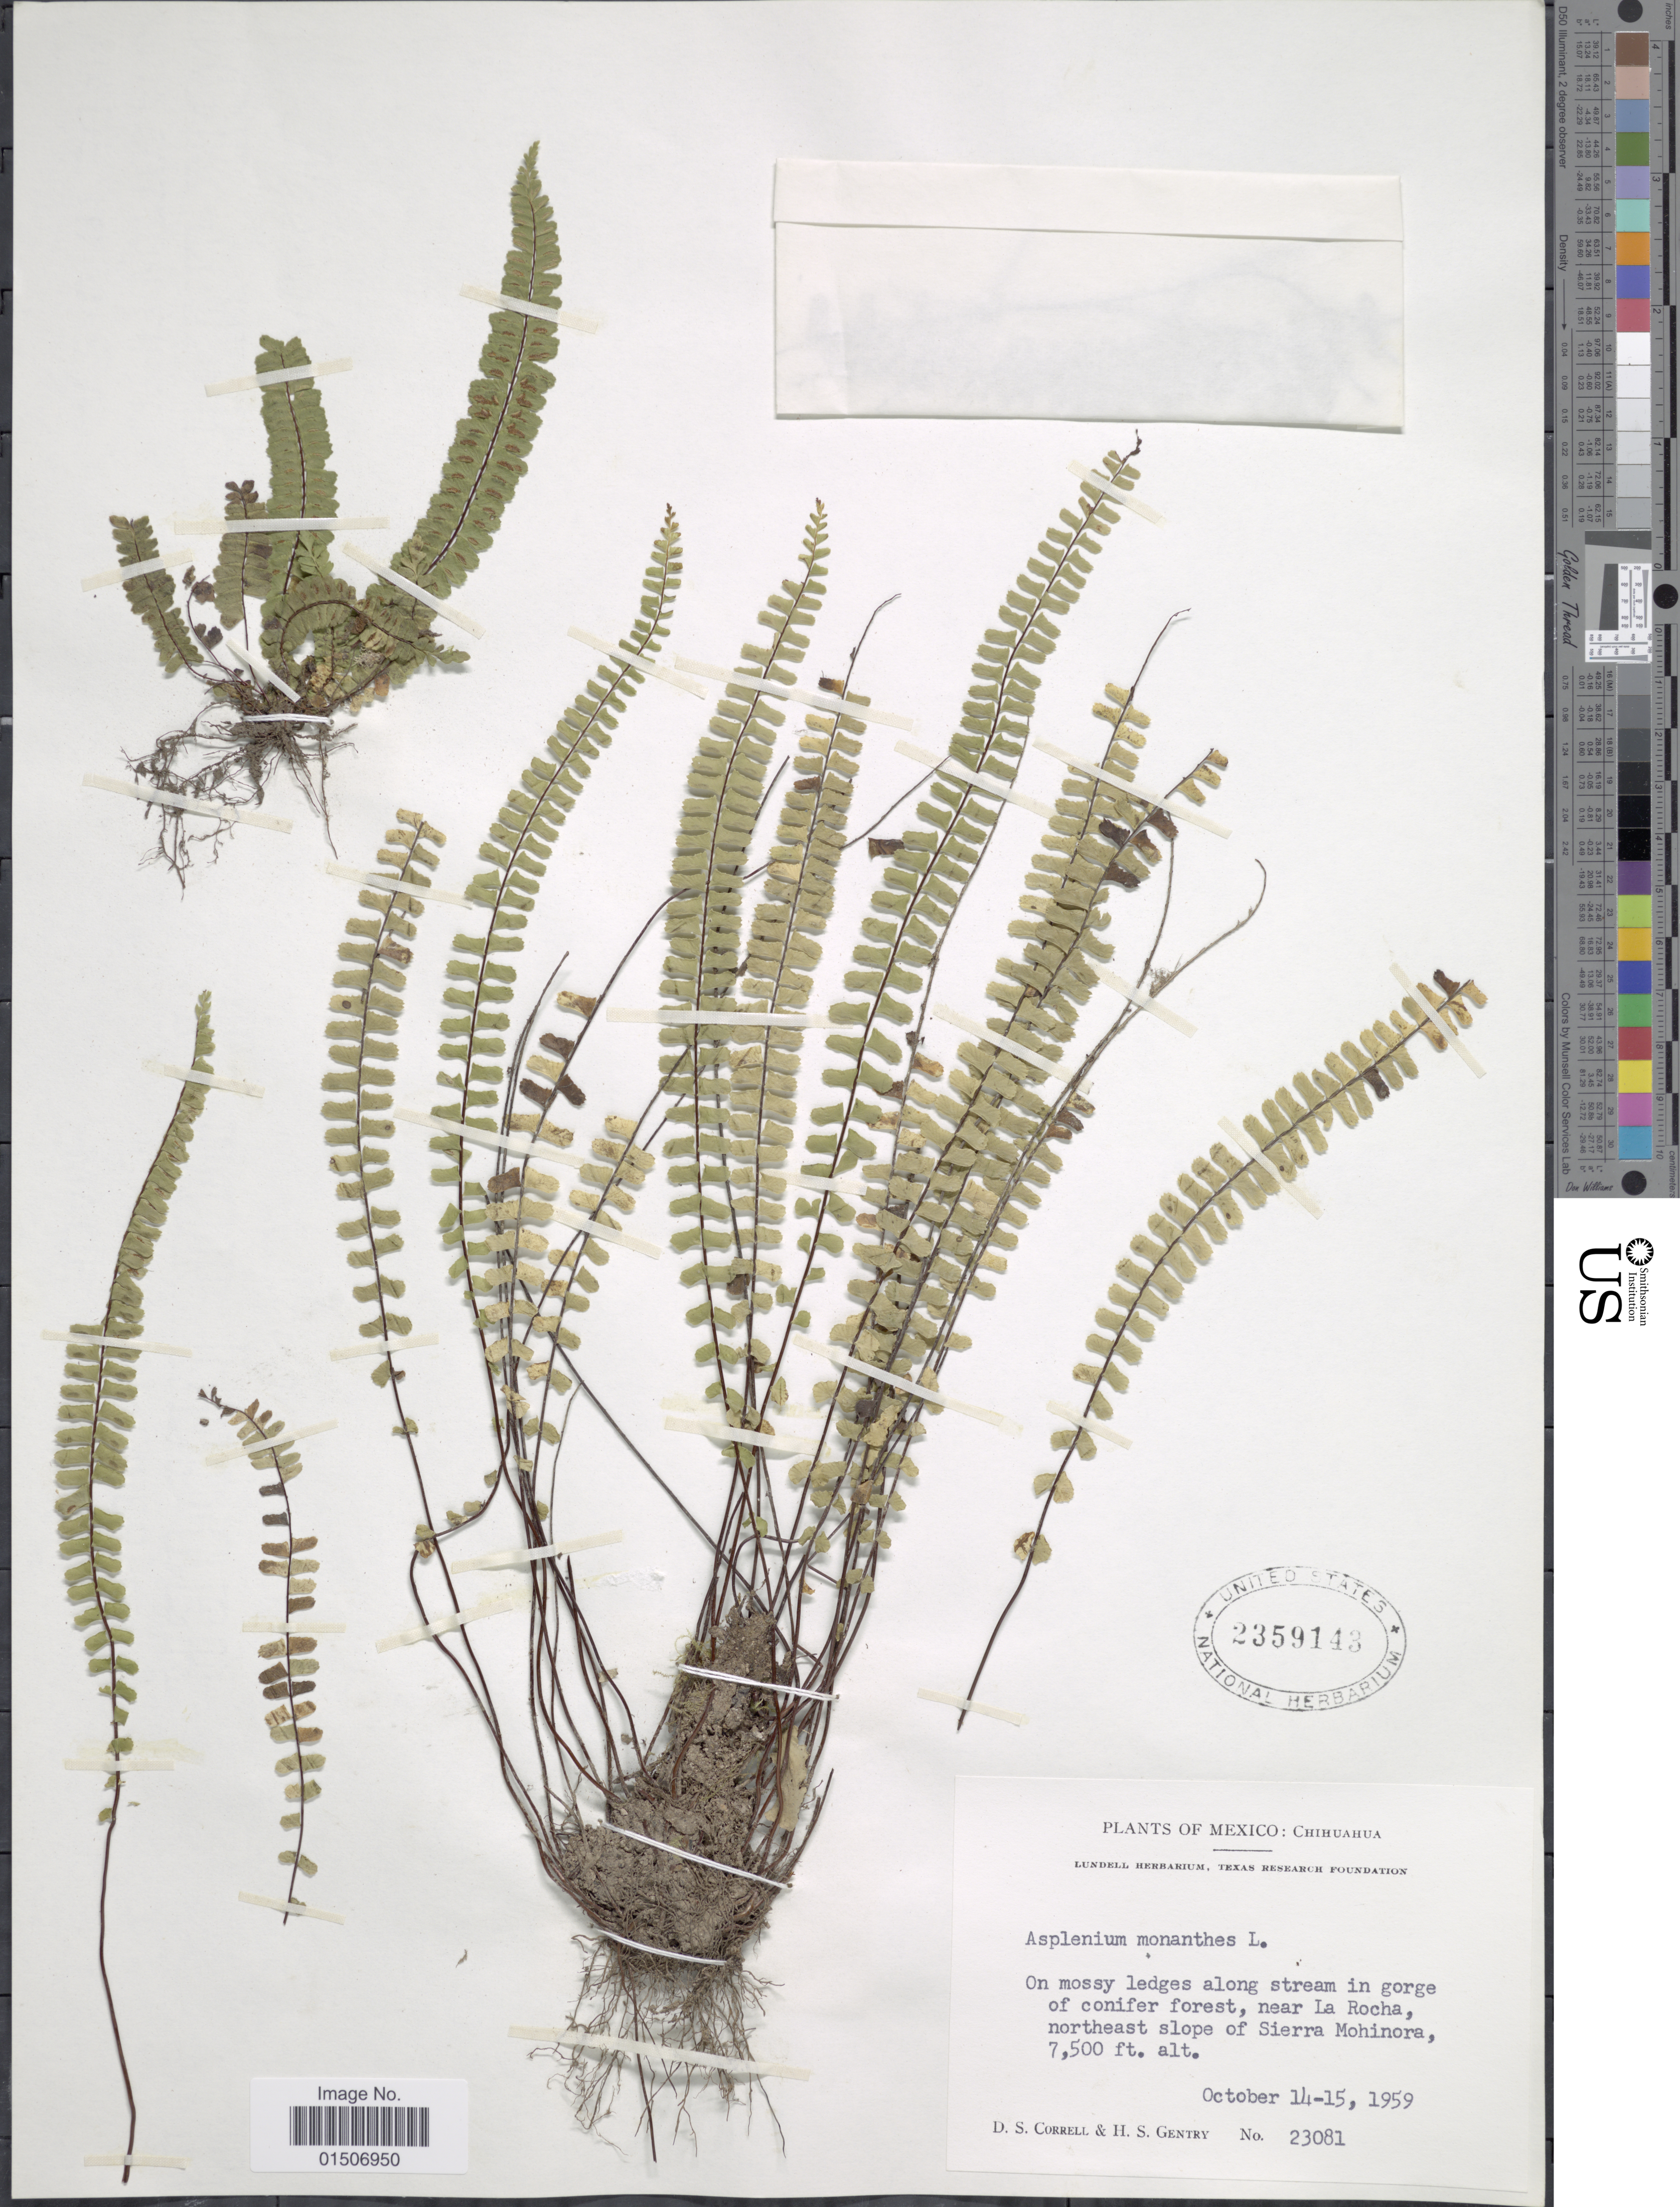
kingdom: Plantae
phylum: Tracheophyta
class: Polypodiopsida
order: Polypodiales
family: Aspleniaceae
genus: Asplenium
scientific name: Asplenium monanthes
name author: L.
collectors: D. S. Correll & H. S. Gentry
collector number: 23081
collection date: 1959-10-14/1959-10-15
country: Mexico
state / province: Chihuahua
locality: On mossy ledges along stream ledges along stream in gorge of conifer forest, near La Rocha, northeast slope of SIerra Mohinora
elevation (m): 2286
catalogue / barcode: US 2359143